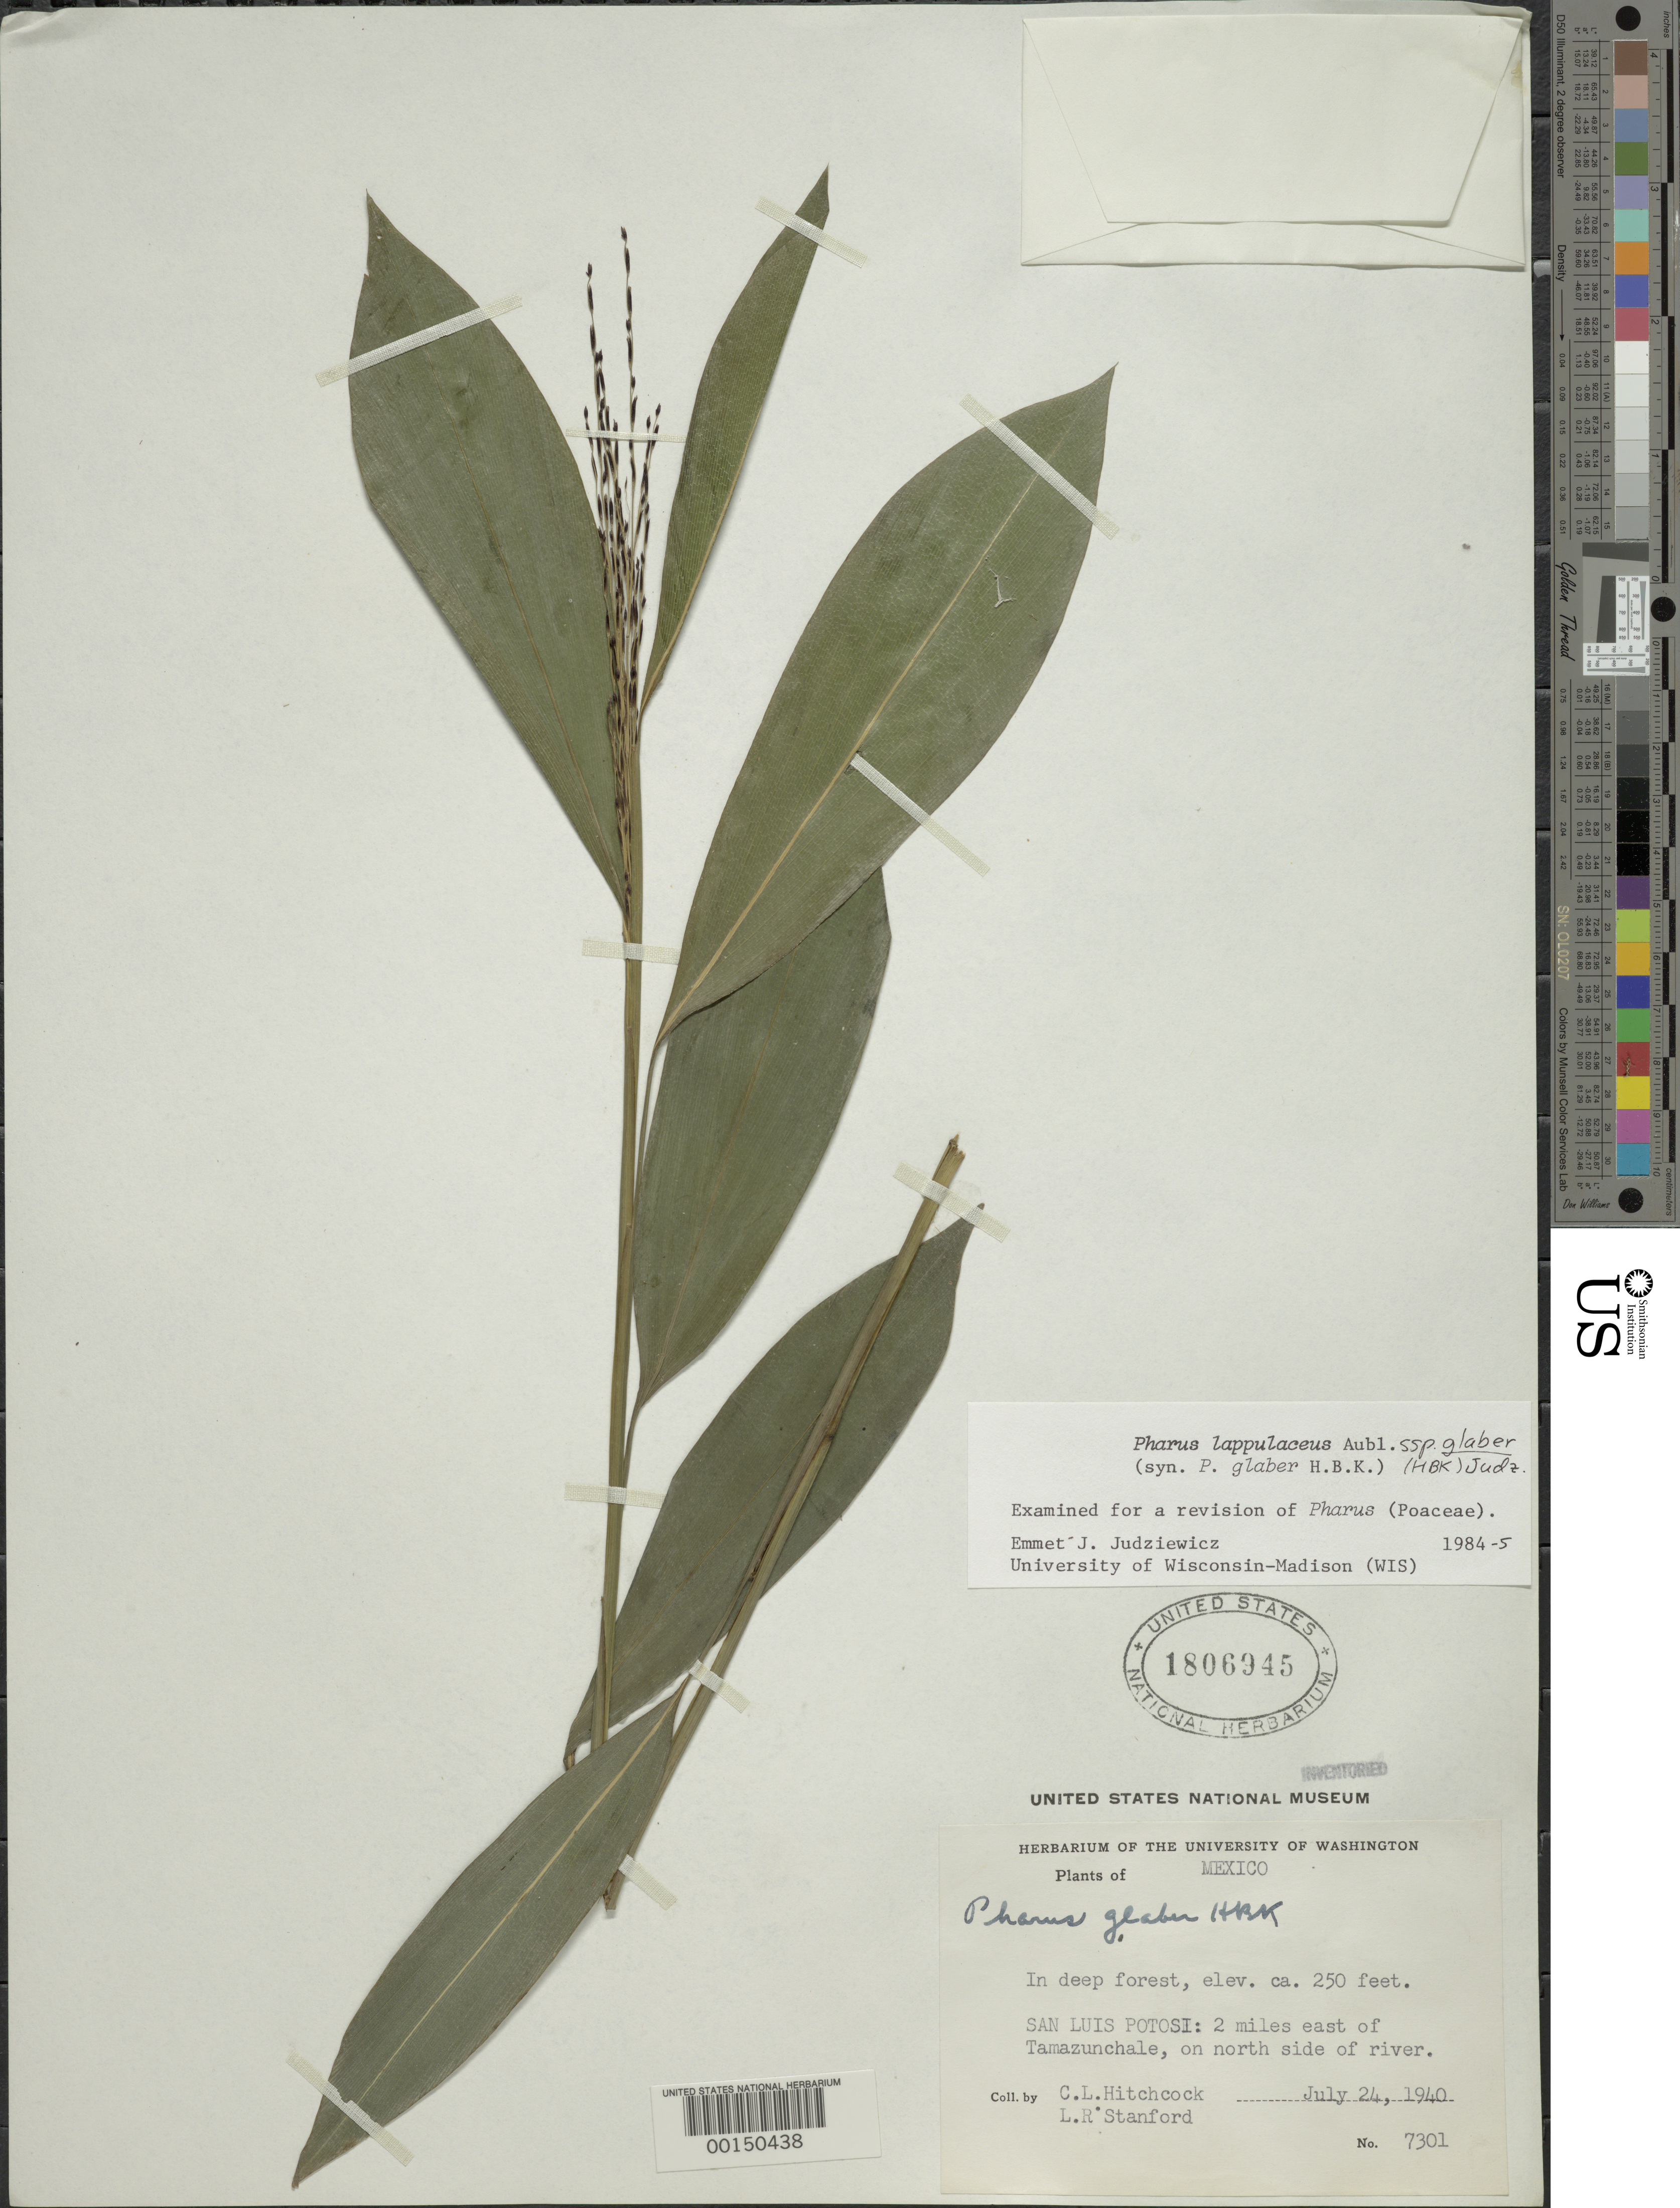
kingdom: Plantae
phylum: Tracheophyta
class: Liliopsida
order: Poales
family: Poaceae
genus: Pharus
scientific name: Pharus lappulaceus subsp. glaber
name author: (Kunth) Judz.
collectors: A. S. Hitchcock & L. R. Stanford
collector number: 7301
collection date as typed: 24 Jul 1940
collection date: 1940-07-24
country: Mexico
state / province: San Luis Potosí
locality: Tamazunchale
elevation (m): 76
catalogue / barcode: US 1806945